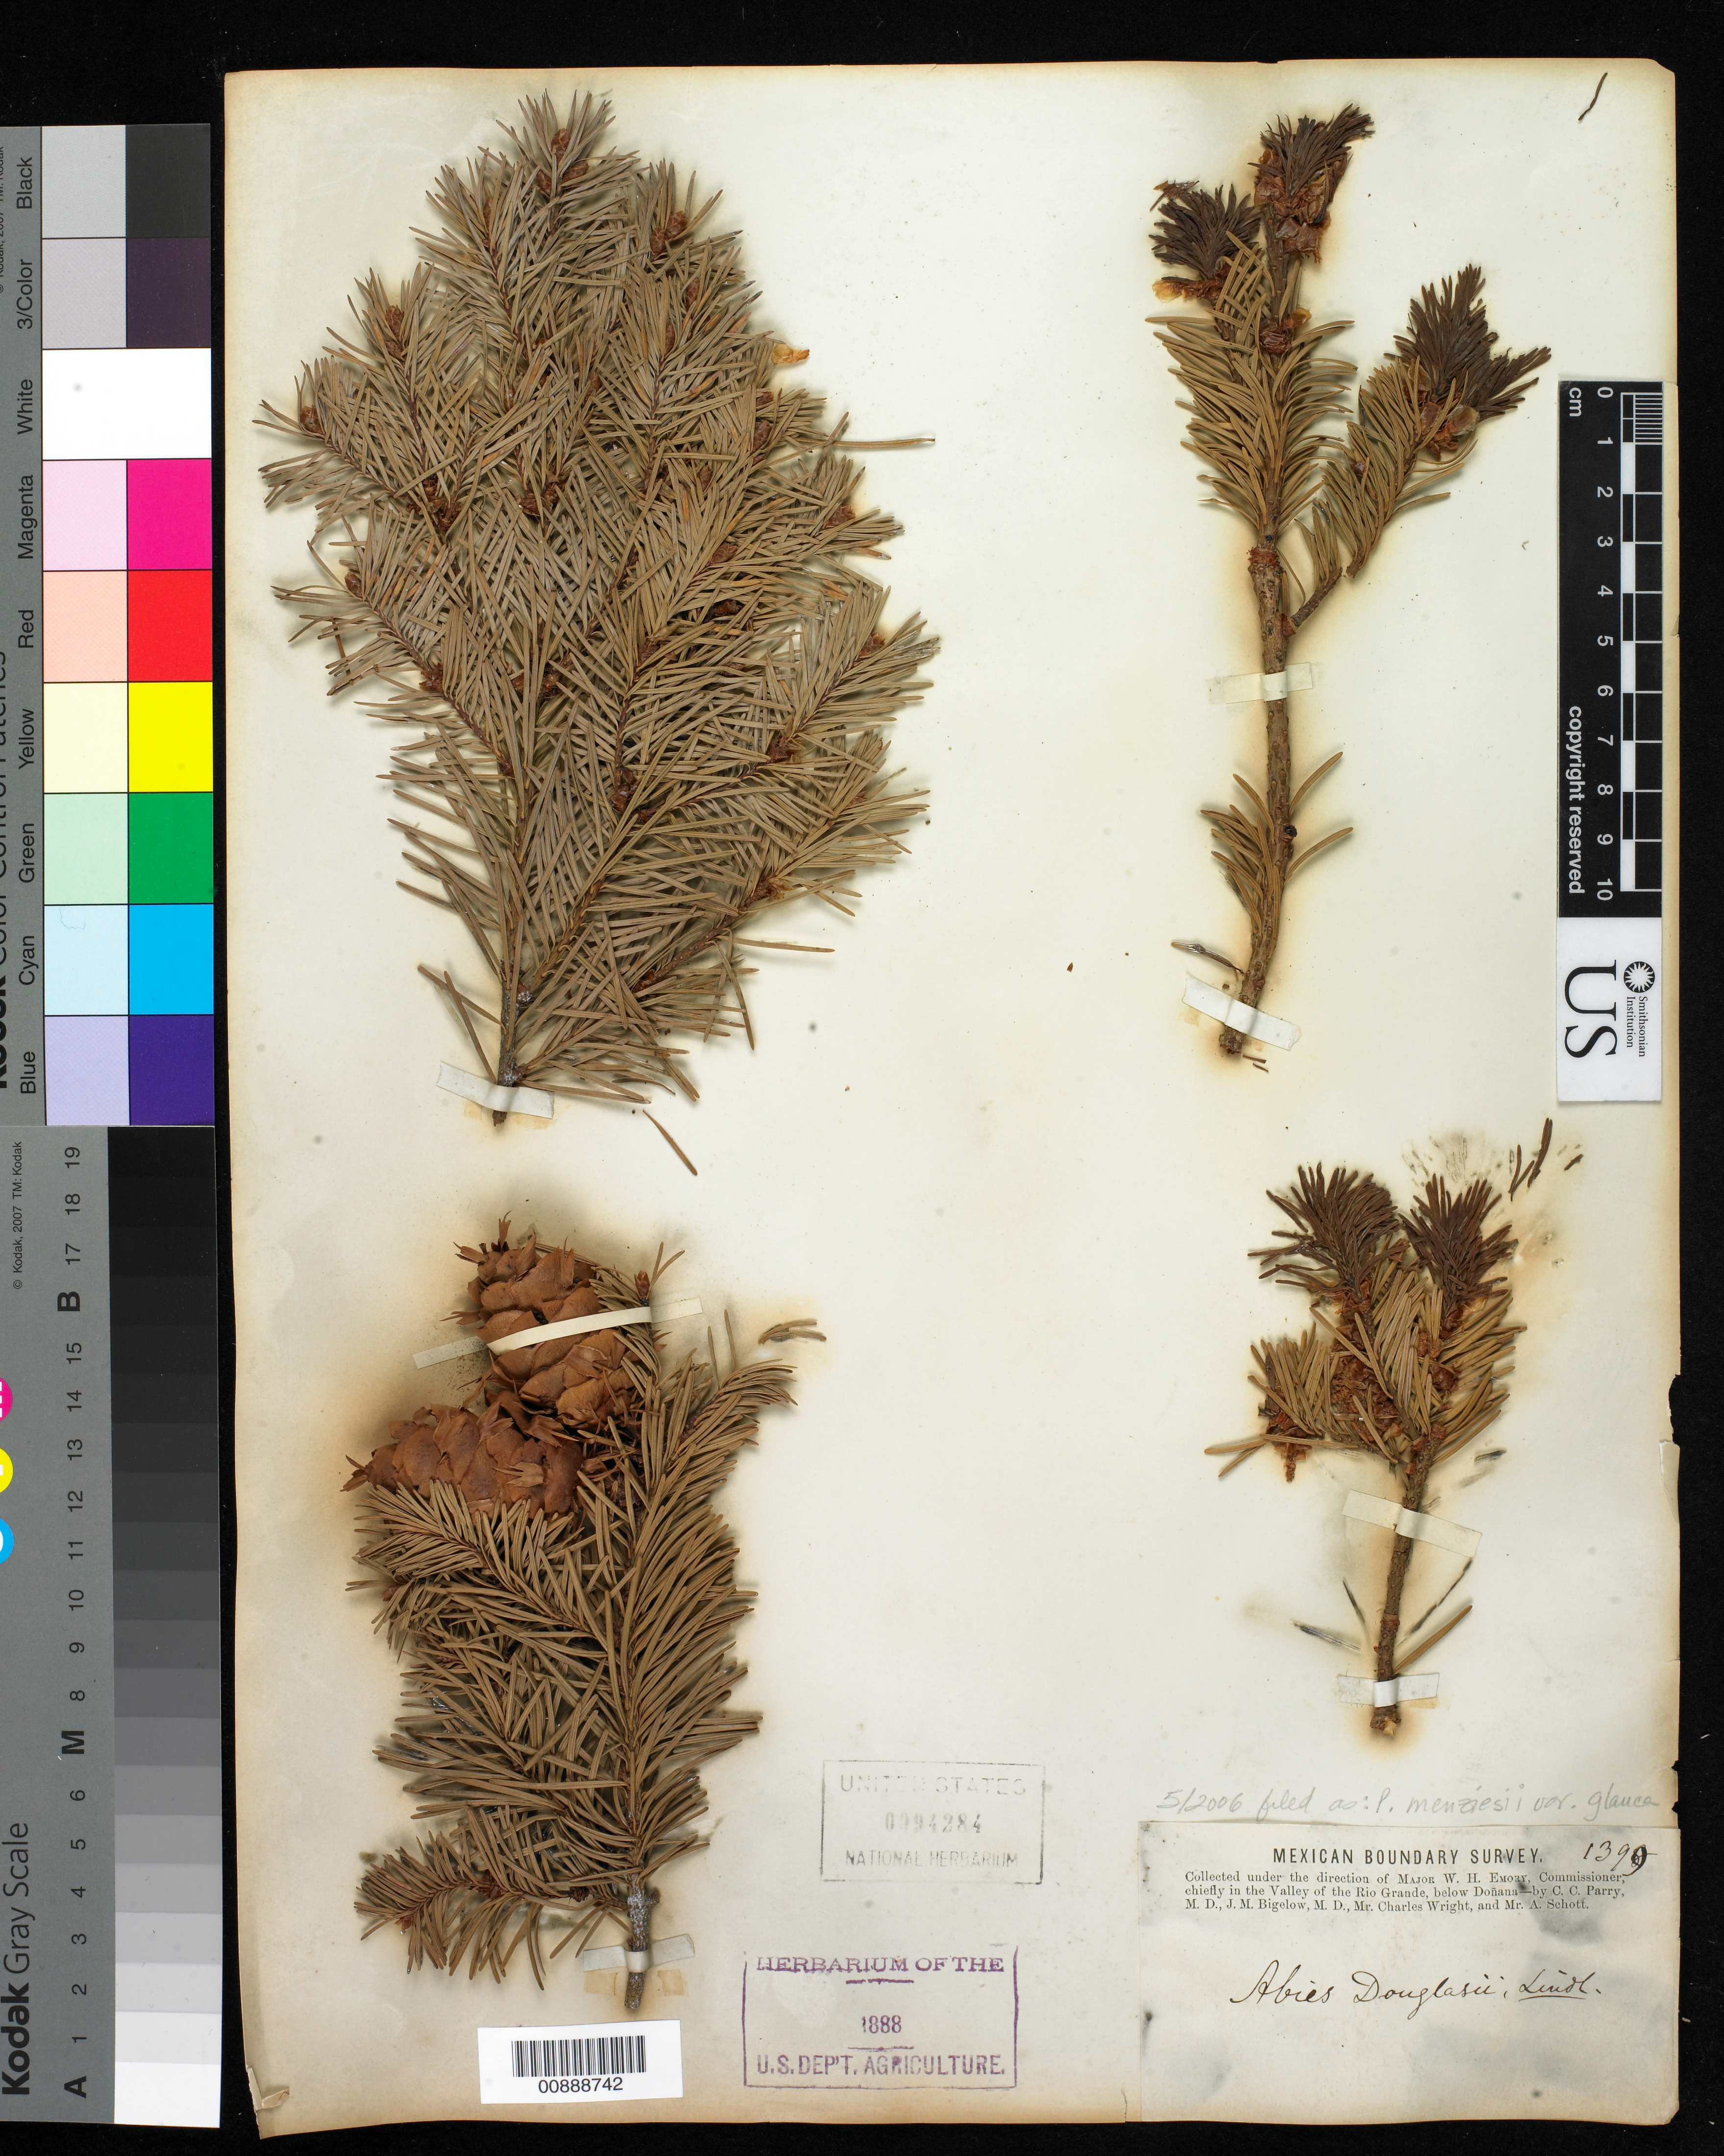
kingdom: Plantae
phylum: Tracheophyta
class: Pinopsida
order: Pinales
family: Pinaceae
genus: Pseudotsuga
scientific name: Pseudotsuga menziesii var. glauca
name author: (Beissn.) Franco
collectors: C. C. Parry, J. M. Bigelow, C. Wright & A. C. V. Schott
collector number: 1399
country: United States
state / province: New Mexico / Texas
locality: Valley of the Rio Grande, below Doñana.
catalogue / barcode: US 94284